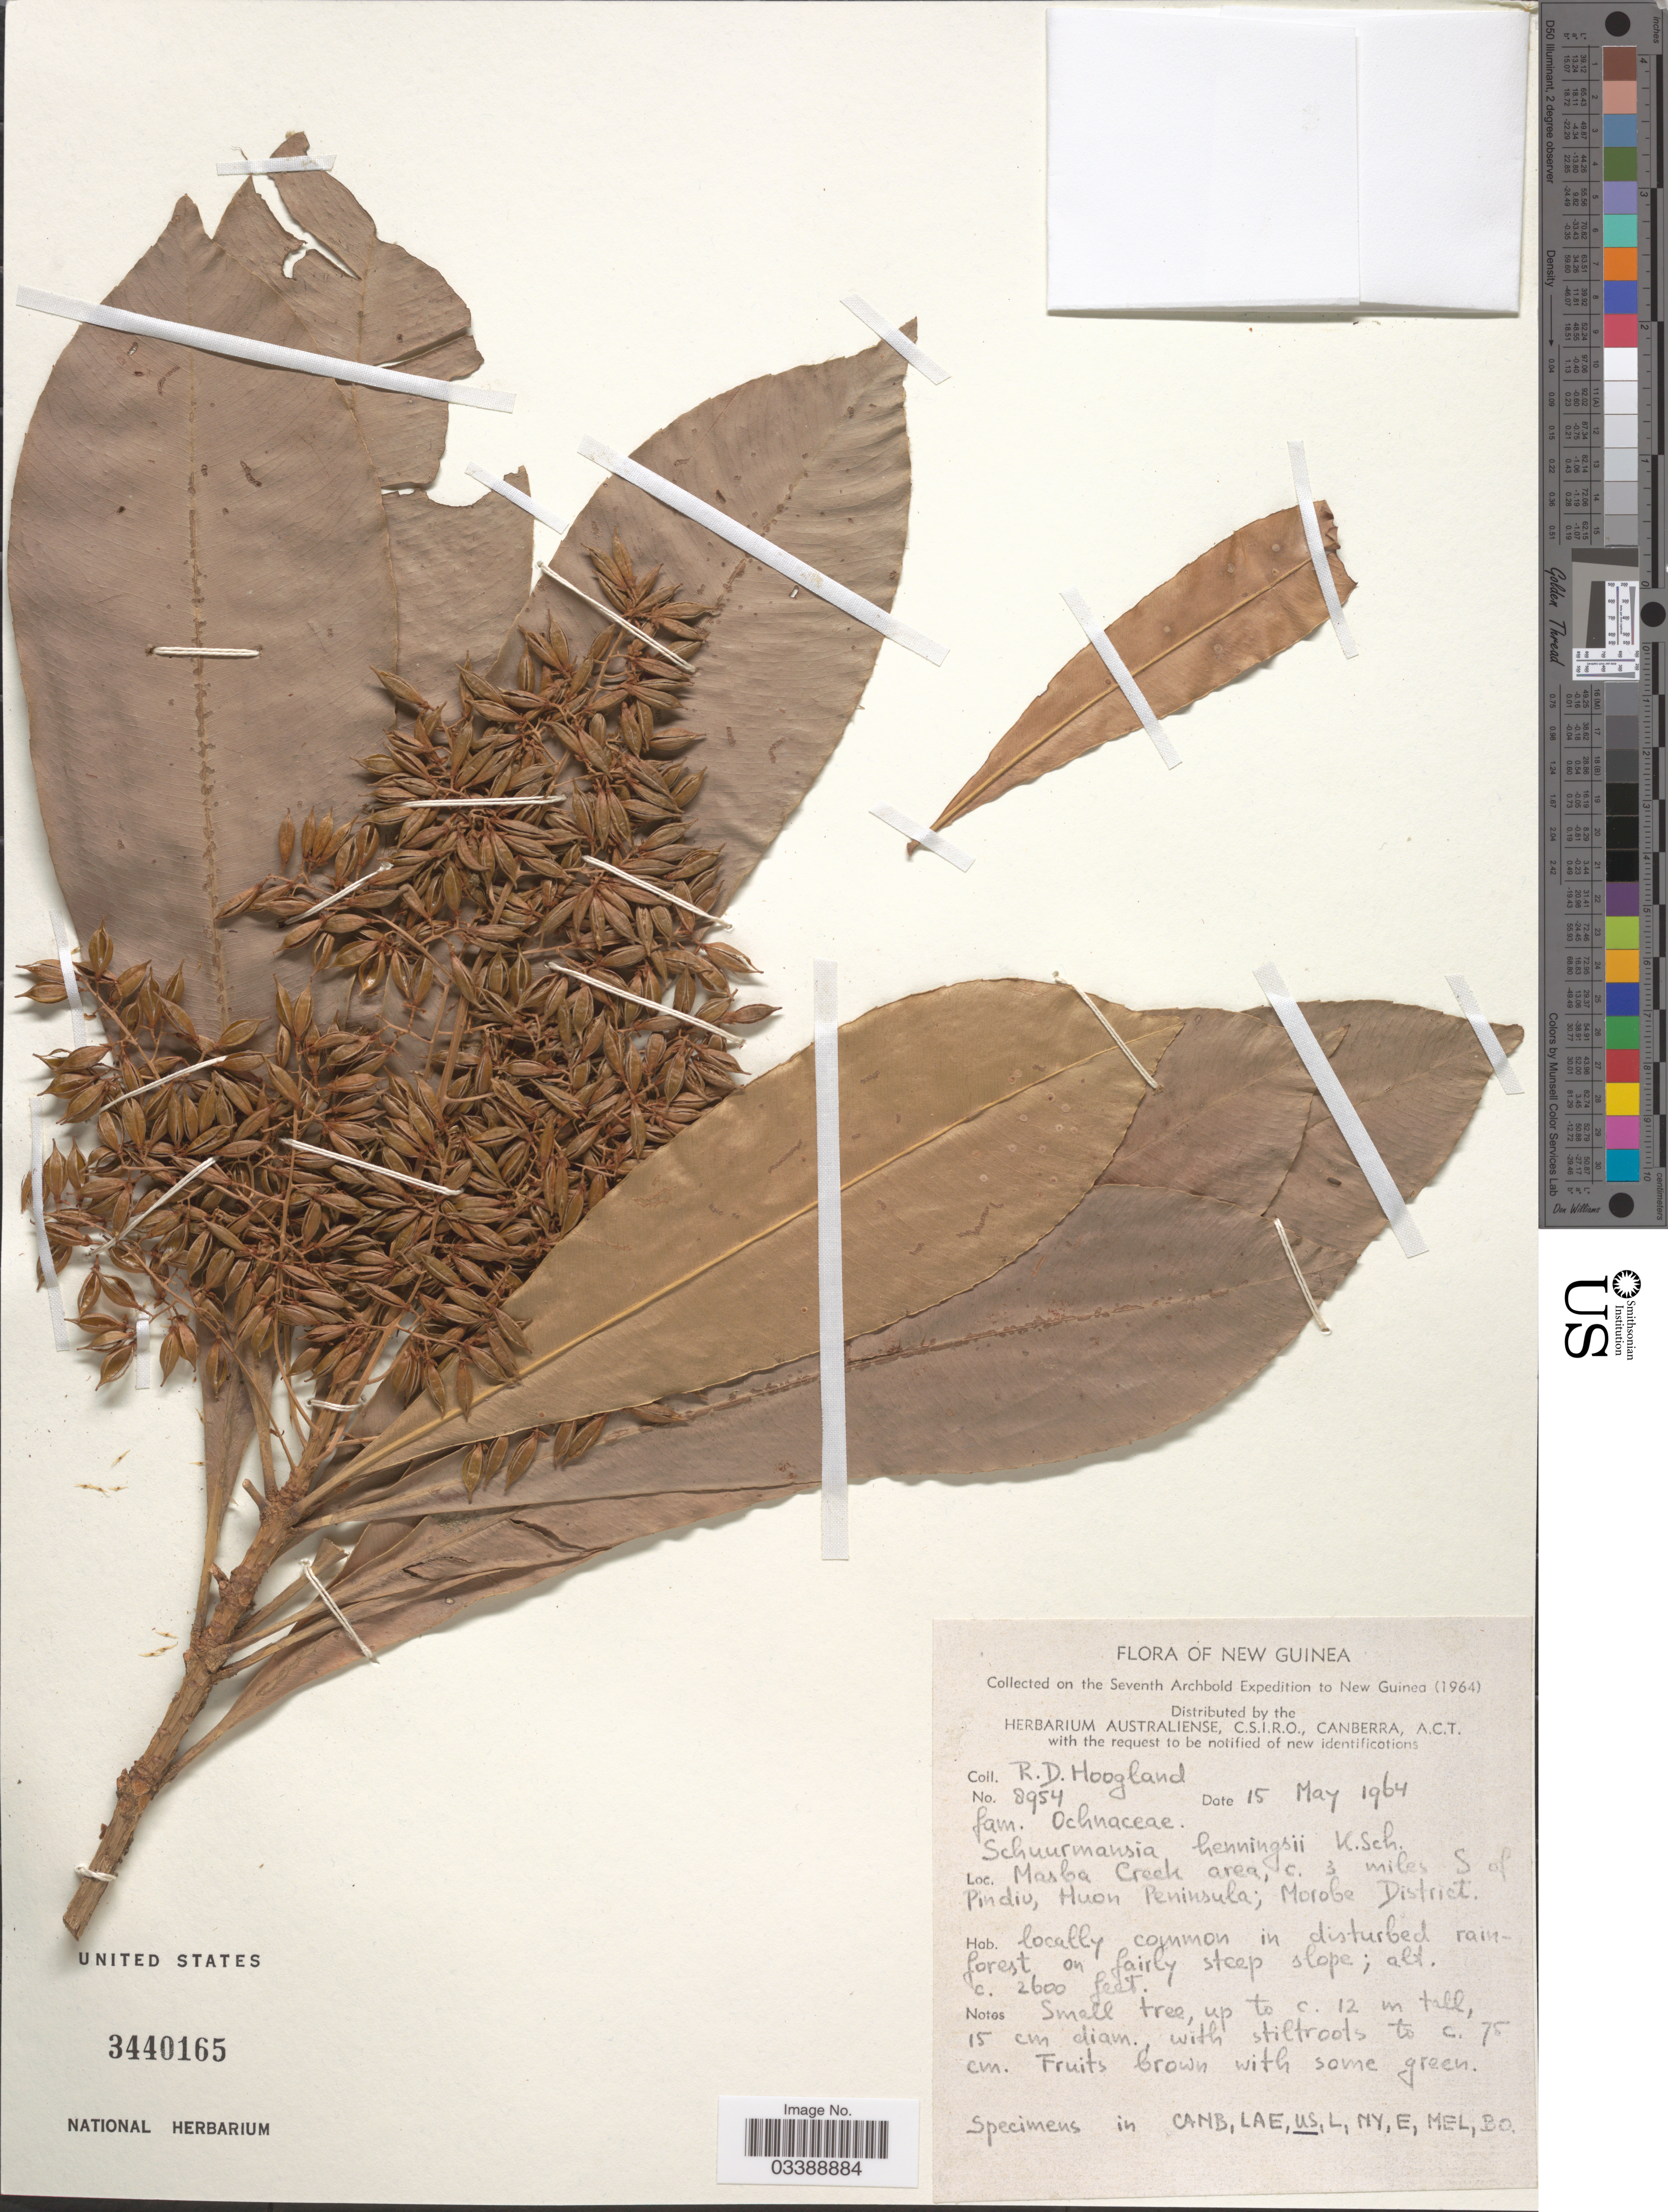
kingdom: Plantae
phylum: Tracheophyta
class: Magnoliopsida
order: Malpighiales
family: Ochnaceae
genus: Schuurmansia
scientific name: Schuurmansia henningsii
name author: K. Schum.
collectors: R. D. Hoogland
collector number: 8954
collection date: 1964-05-15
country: Papua New Guinea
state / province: Morobe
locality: New Guinea. Masba Creek area, c. 3 miles S of Pindiu, Huon Peninsula; Morobe District.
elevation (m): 792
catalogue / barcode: US 3440165